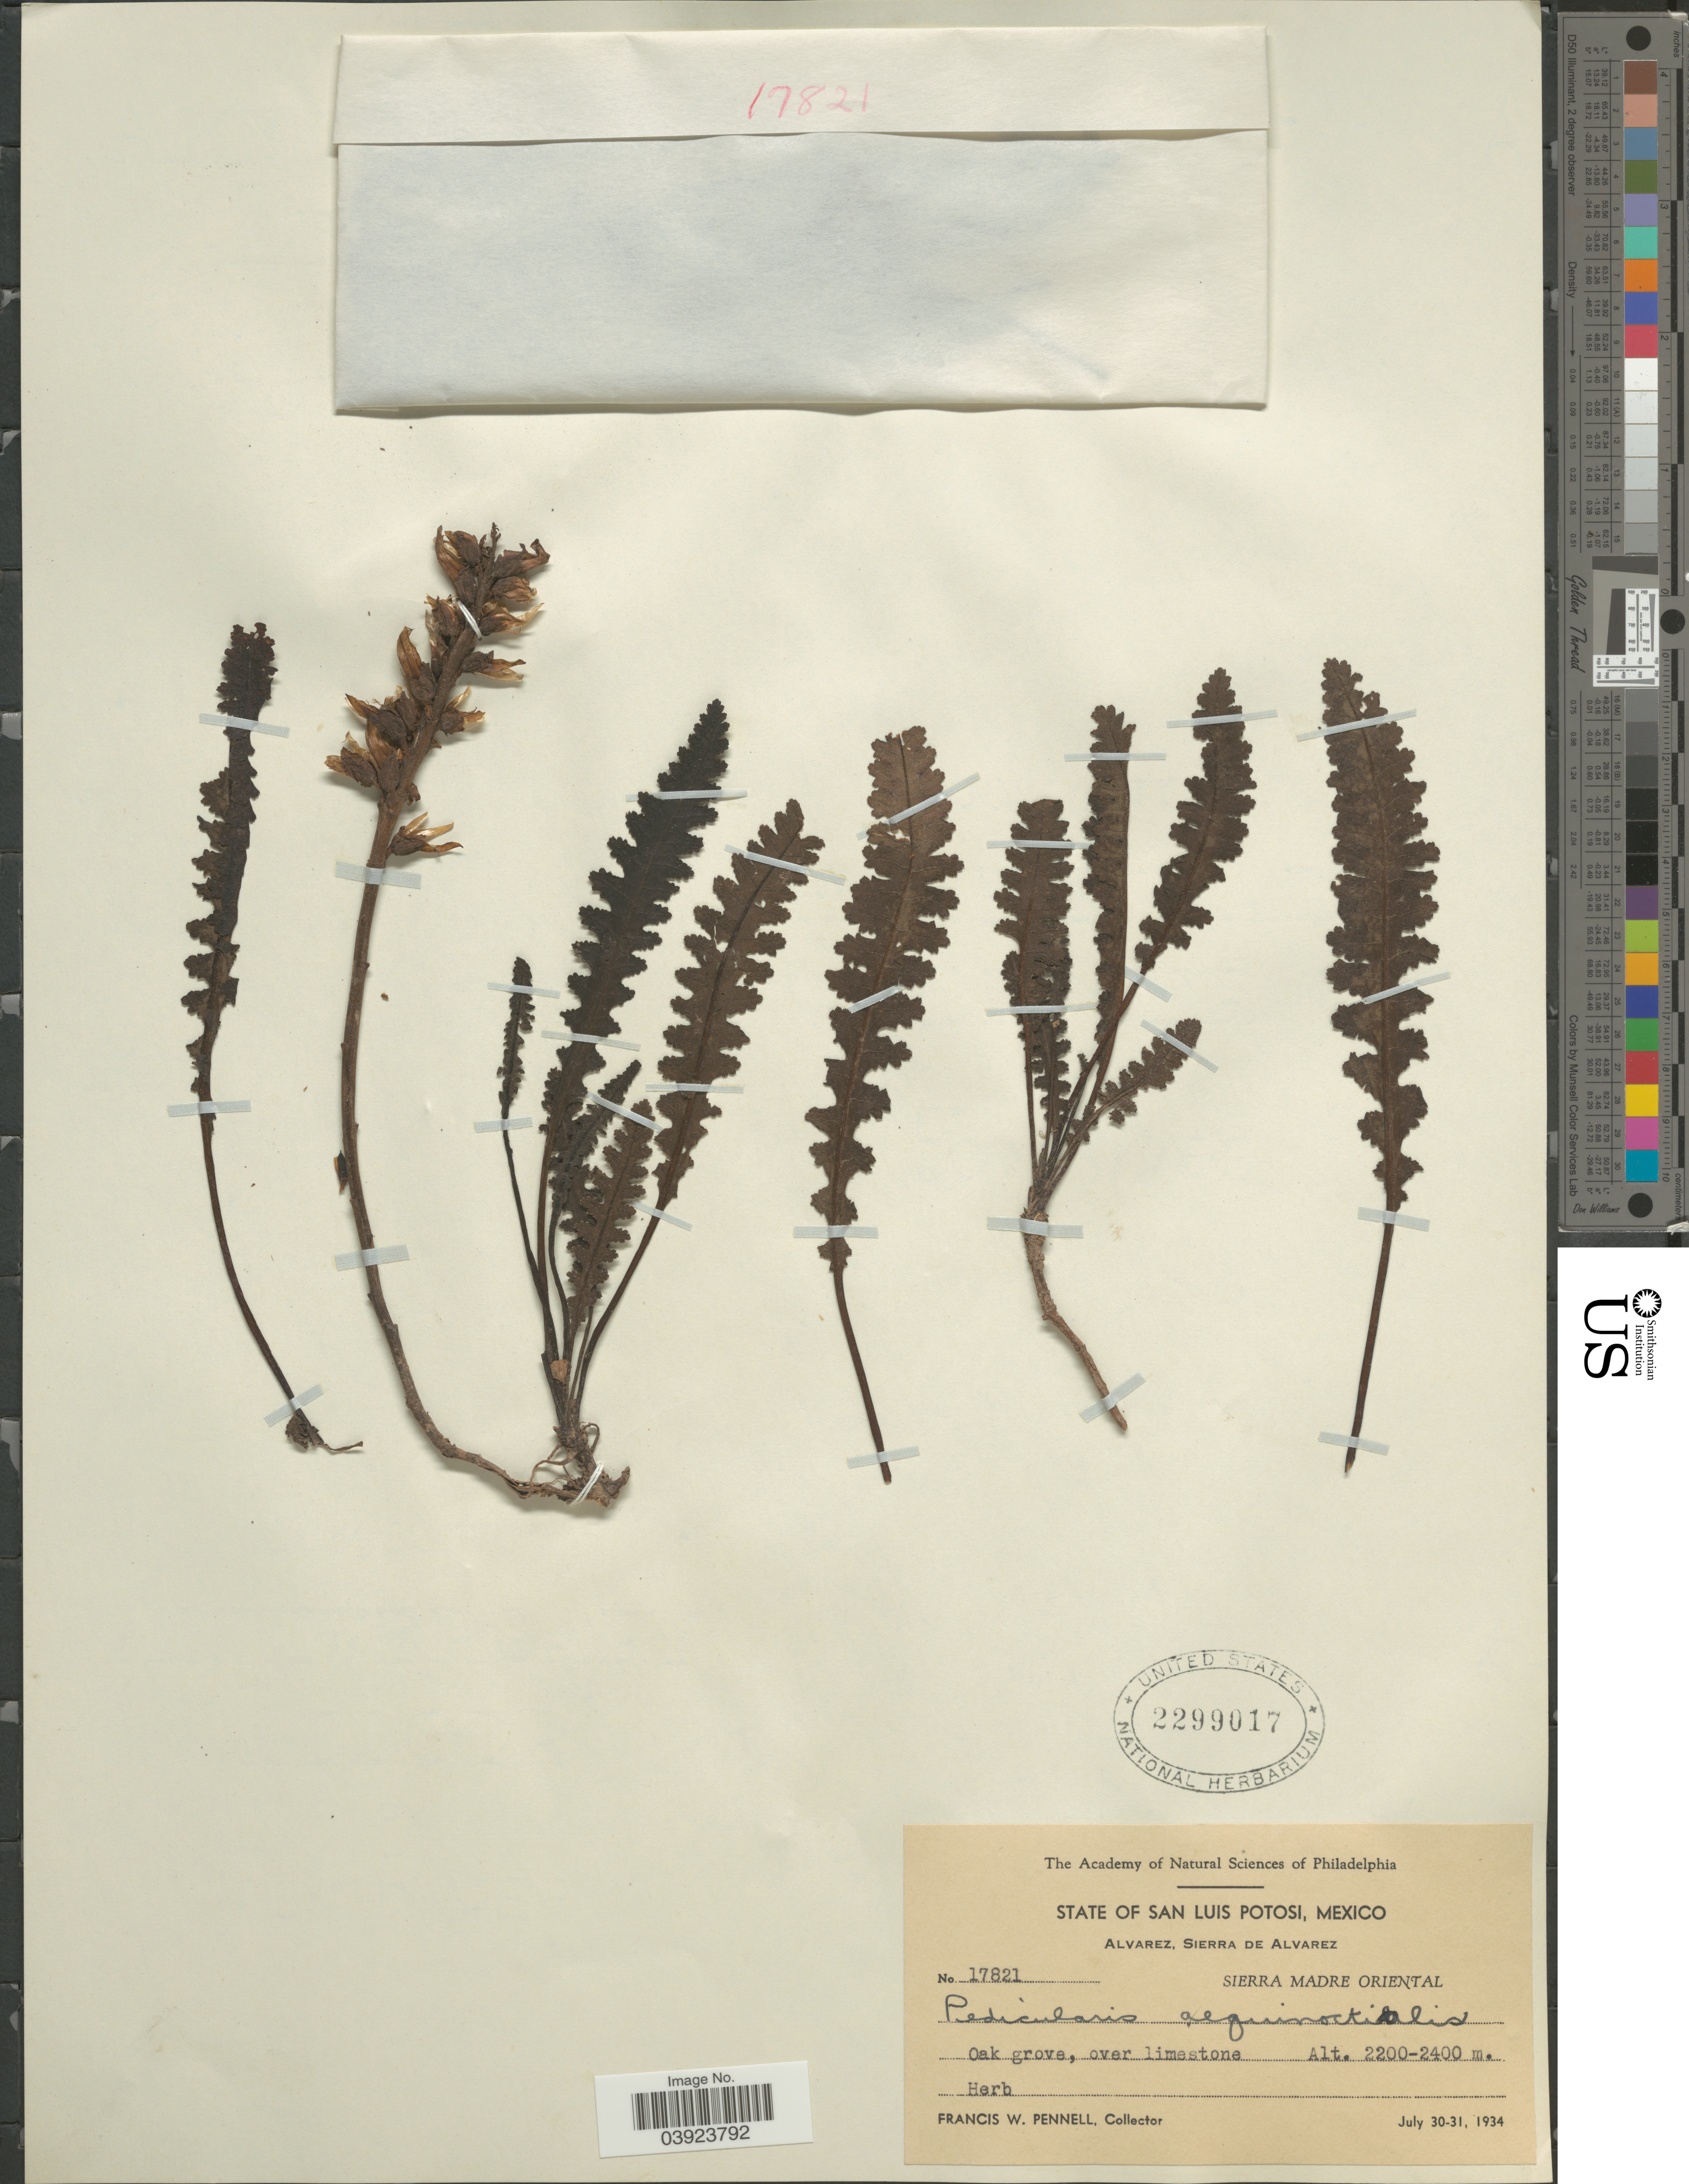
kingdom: Plantae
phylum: Tracheophyta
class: Magnoliopsida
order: Lamiales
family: Orobanchaceae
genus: Pedicularis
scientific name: Pedicularis sp.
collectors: F. W. Pennell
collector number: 17821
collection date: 1934-07-30/1934-07-31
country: Mexico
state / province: San Luis Potosí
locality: Alvarez, Sierra de Alvarez. Sierra Madre Oriental. Oak grove, over limestone.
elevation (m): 2200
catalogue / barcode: US 2299017